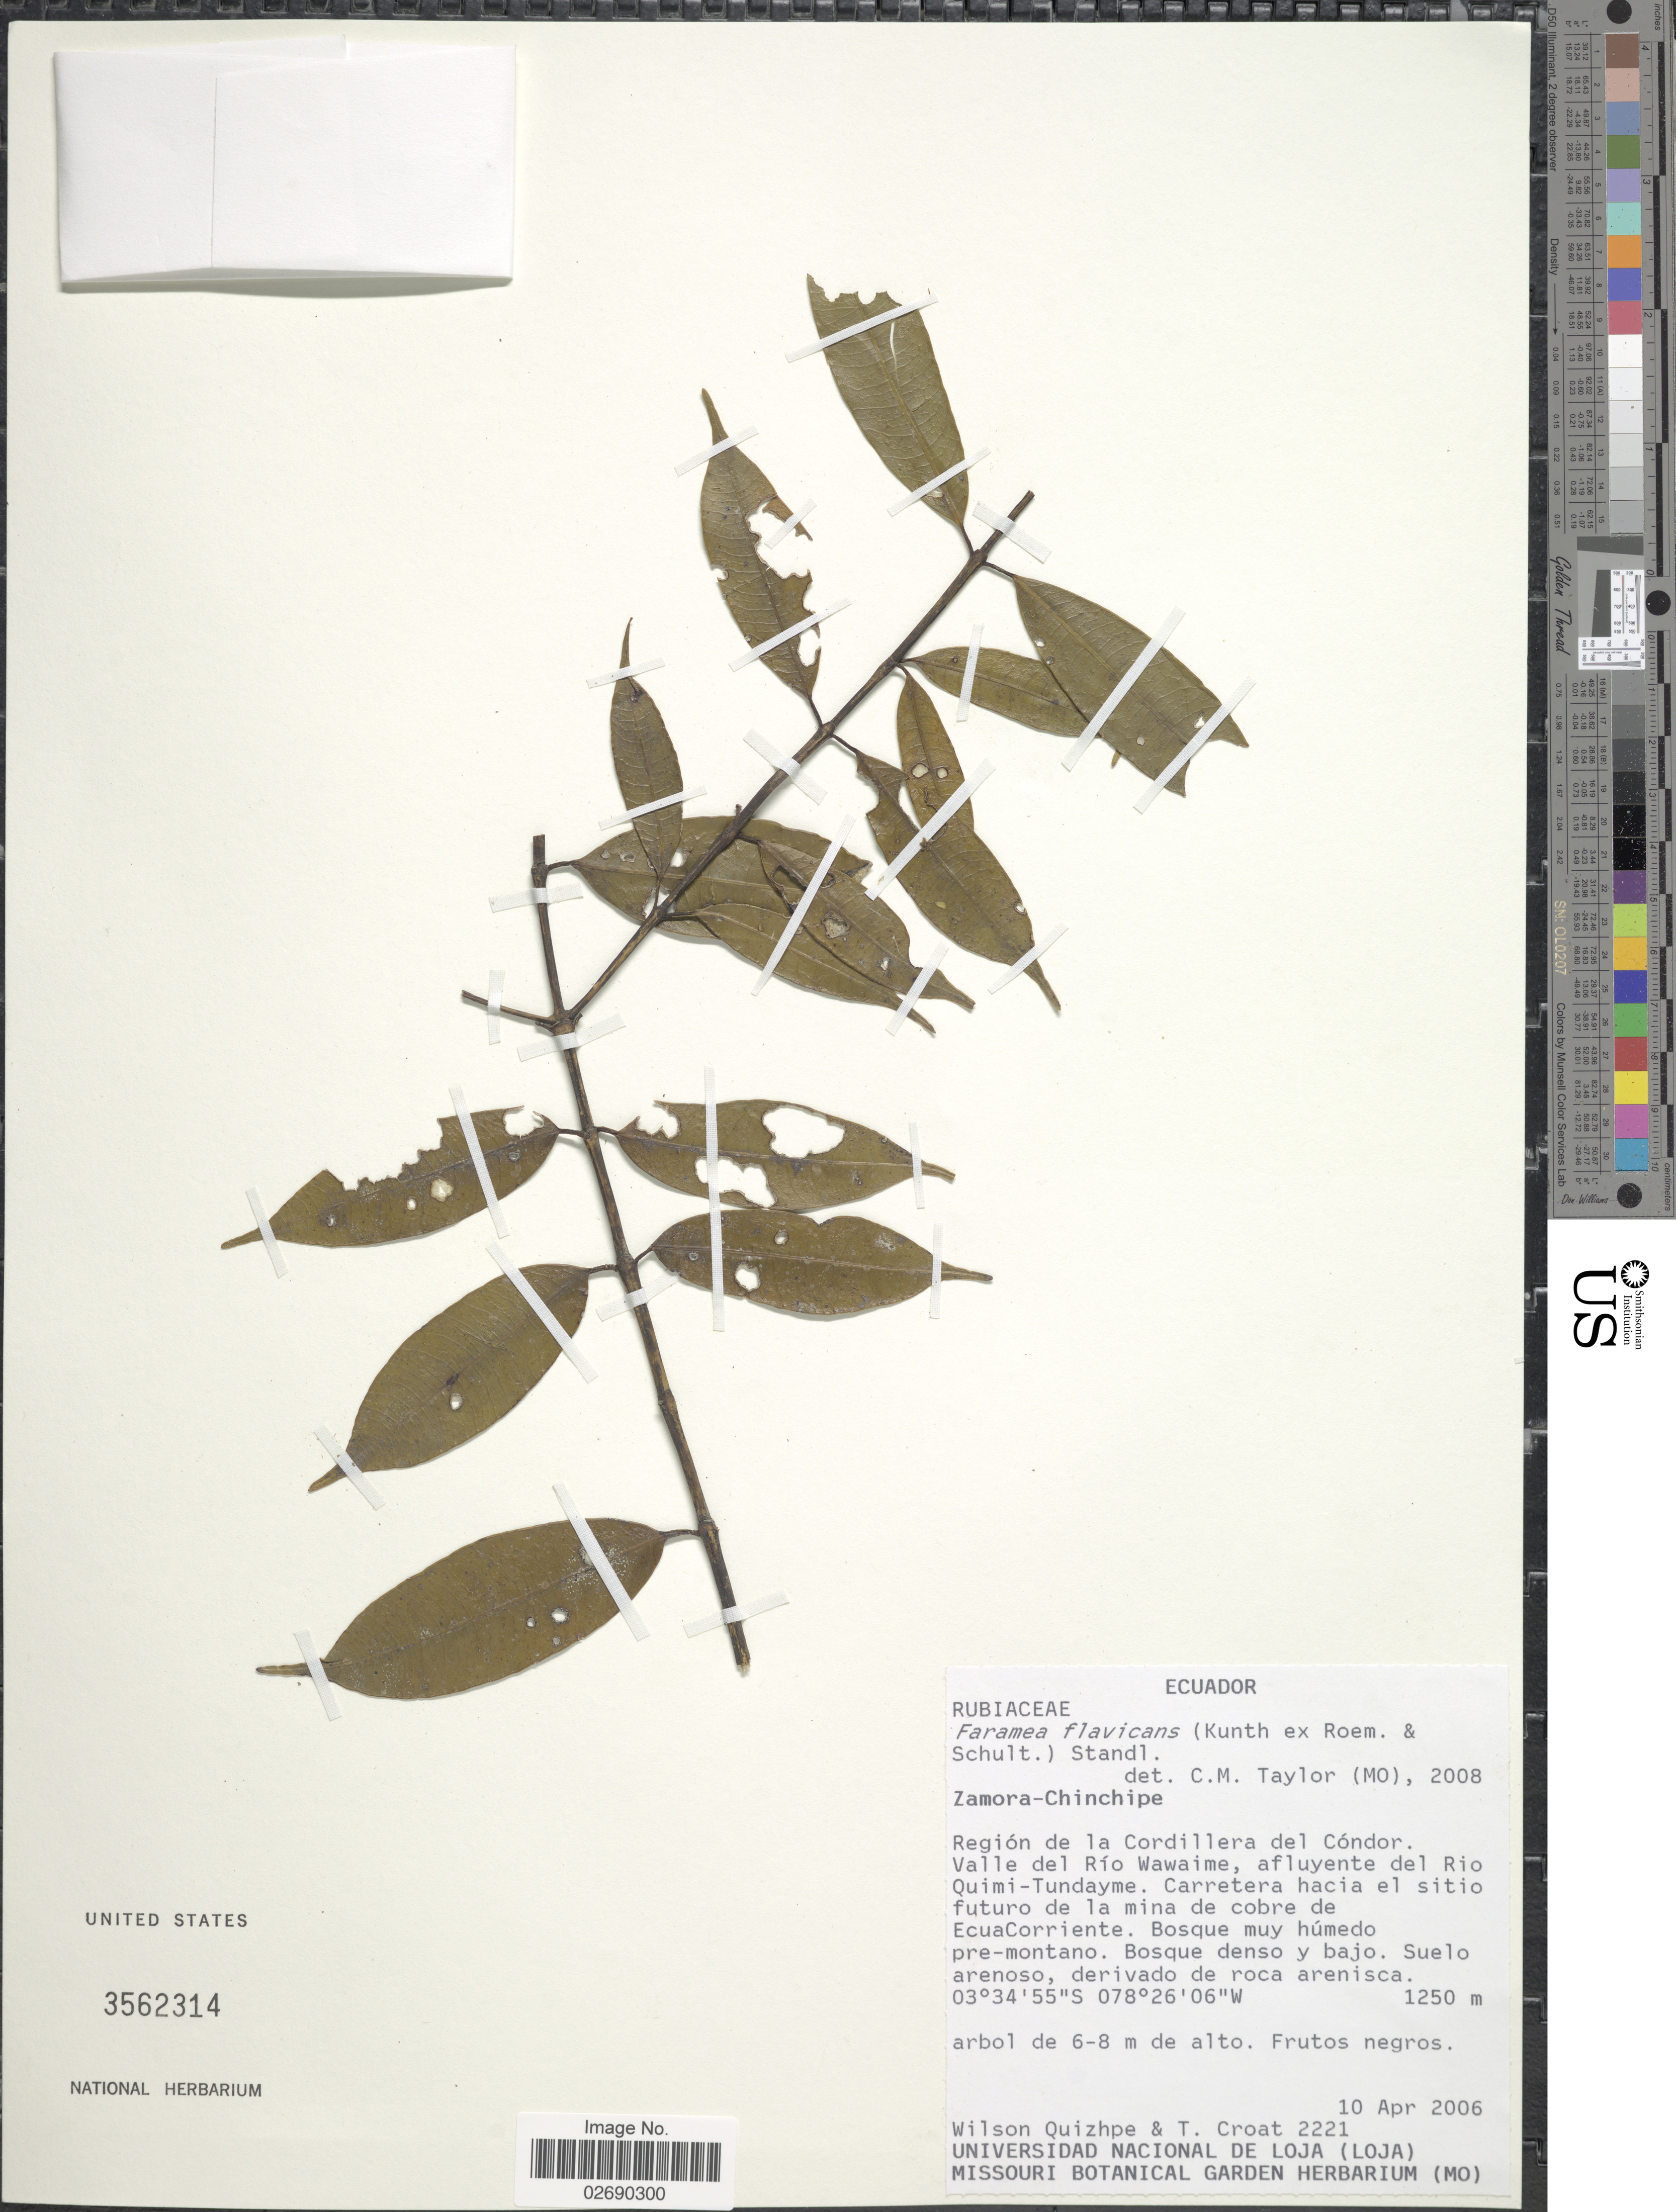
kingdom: Plantae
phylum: Tracheophyta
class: Magnoliopsida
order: Gentianales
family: Rubiaceae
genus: Faramea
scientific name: Faramea flavicans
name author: (Roem. & Schult.) Standl.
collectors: W. Quizhpe & T. B. Croat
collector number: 2221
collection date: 2006-04-10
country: Ecuador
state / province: Zamora-Chinchipe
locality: Región de la Cordillera del Cóndor. Valle del Río Wawaime, afluyente del Río Wawaime, afluyente del Rio Quimi-Tundayme. Carretera hacia el sitio futuro de la mina de cobre de EcuaCorriente.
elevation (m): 1250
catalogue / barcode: US 3562314